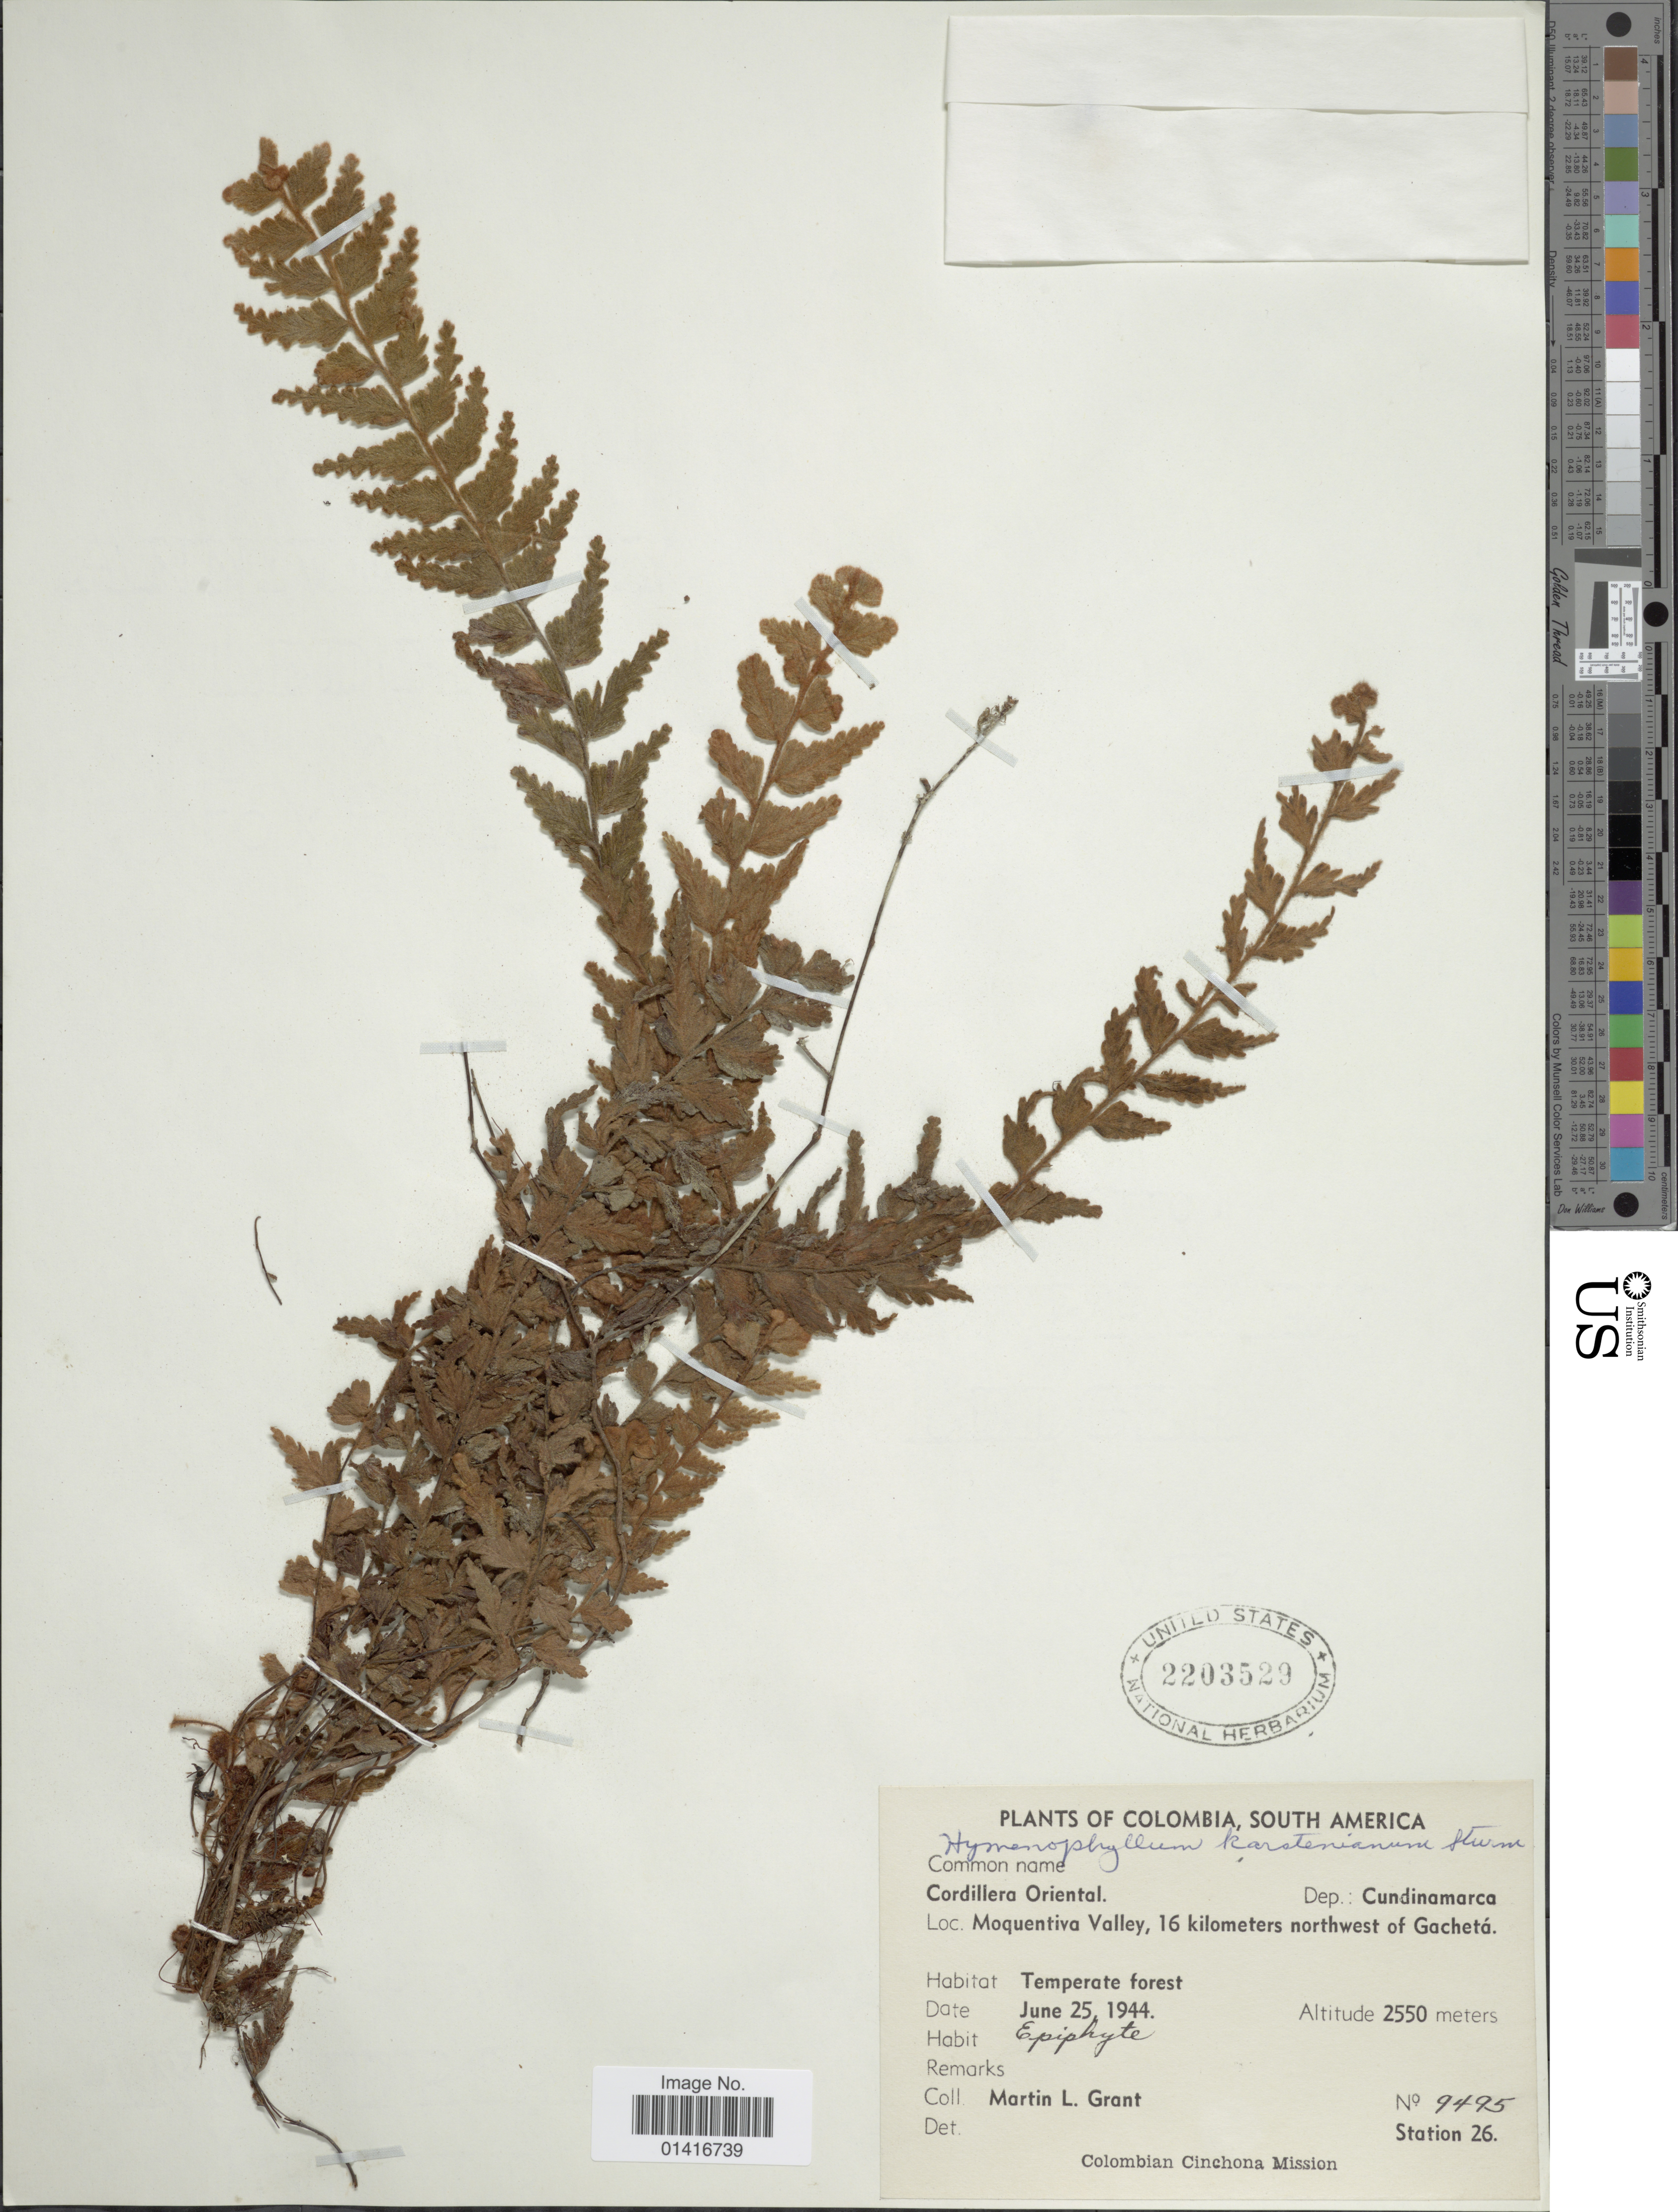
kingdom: Plantae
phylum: Tracheophyta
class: Polypodiopsida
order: Hymenophyllales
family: Hymenophyllaceae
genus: Hymenophyllum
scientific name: Hymenophyllum plumosum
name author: Kaulf.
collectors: M. L. Grant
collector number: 9495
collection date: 1944-06-25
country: Colombia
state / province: Cundinamarca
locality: Cordillera Oriental. Moquentiva Valley, 16 kilometers northwest of Gachetá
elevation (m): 2550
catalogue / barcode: US 2203529